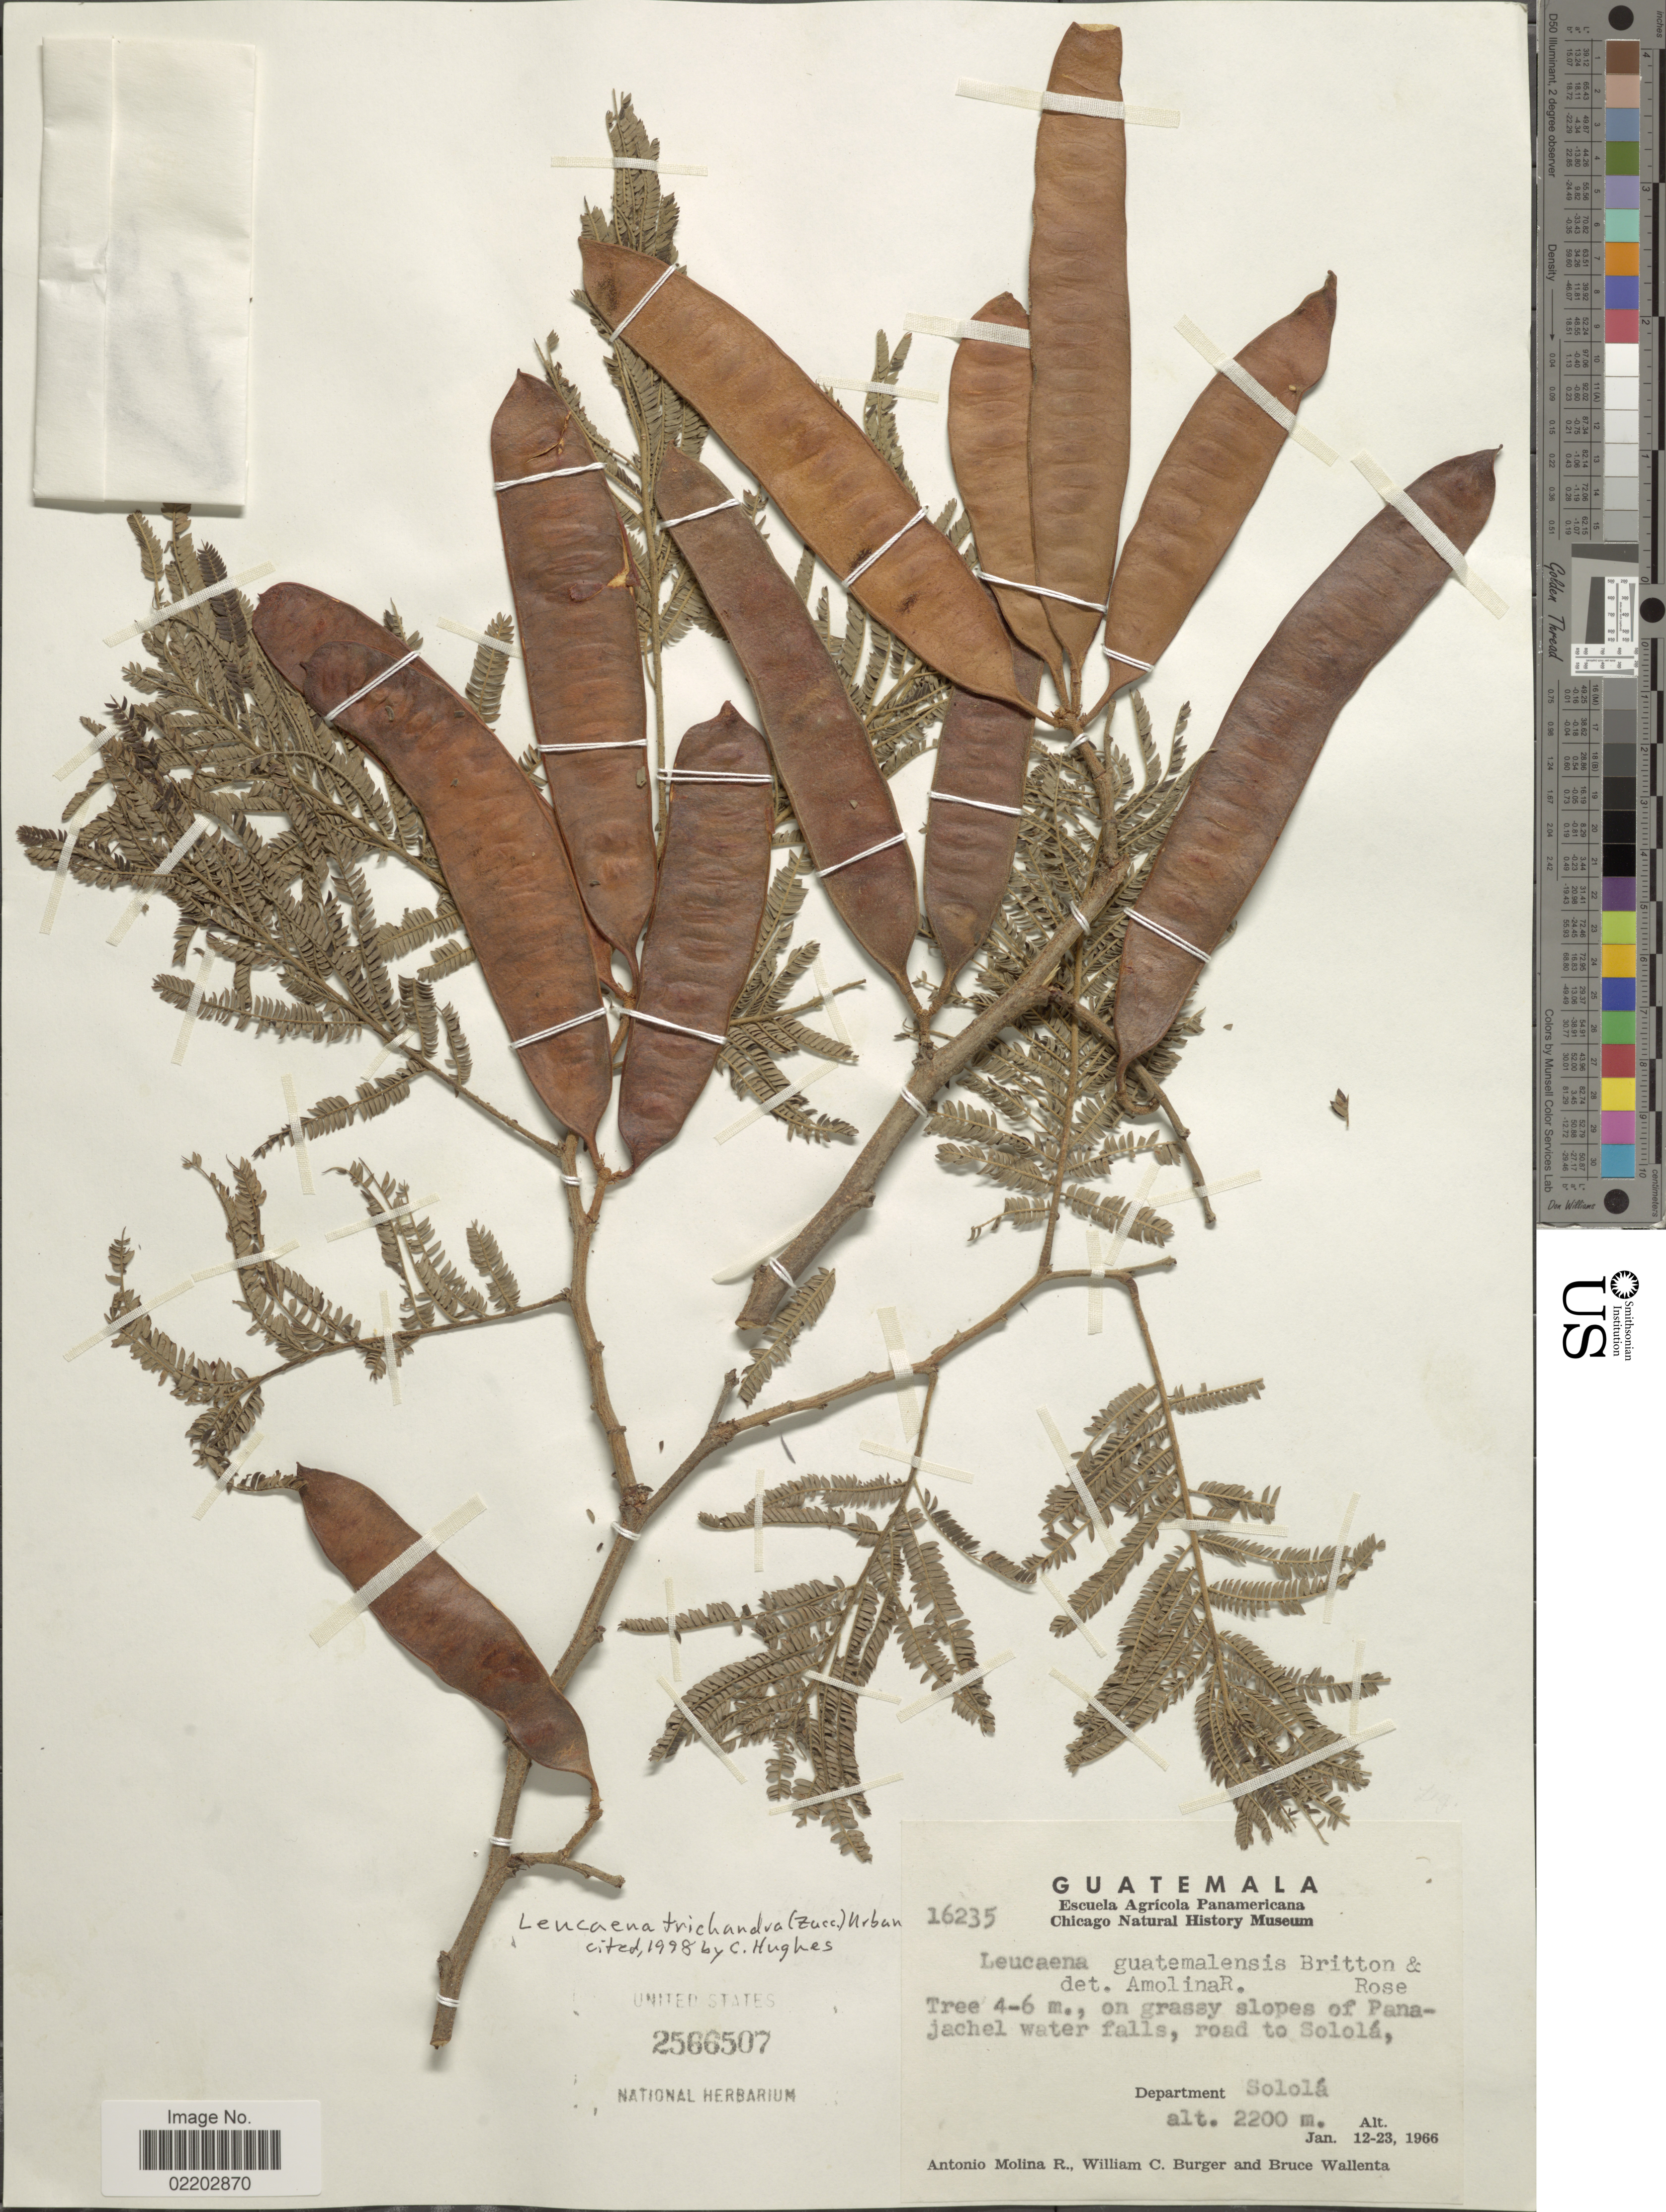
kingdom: Plantae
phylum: Tracheophyta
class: Magnoliopsida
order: Fabales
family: Fabaceae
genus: Leucaena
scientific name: Leucaena trichandra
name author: (Zucc.) Urb.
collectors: A. Molina R., W. Burger & B. Wallenta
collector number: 16235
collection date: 1966-01-12/1966-01-23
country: Guatemala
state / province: Sololá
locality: Obn grassy slopes of Panajachel water falls, road to Sololá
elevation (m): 2200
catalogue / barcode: US 2566507